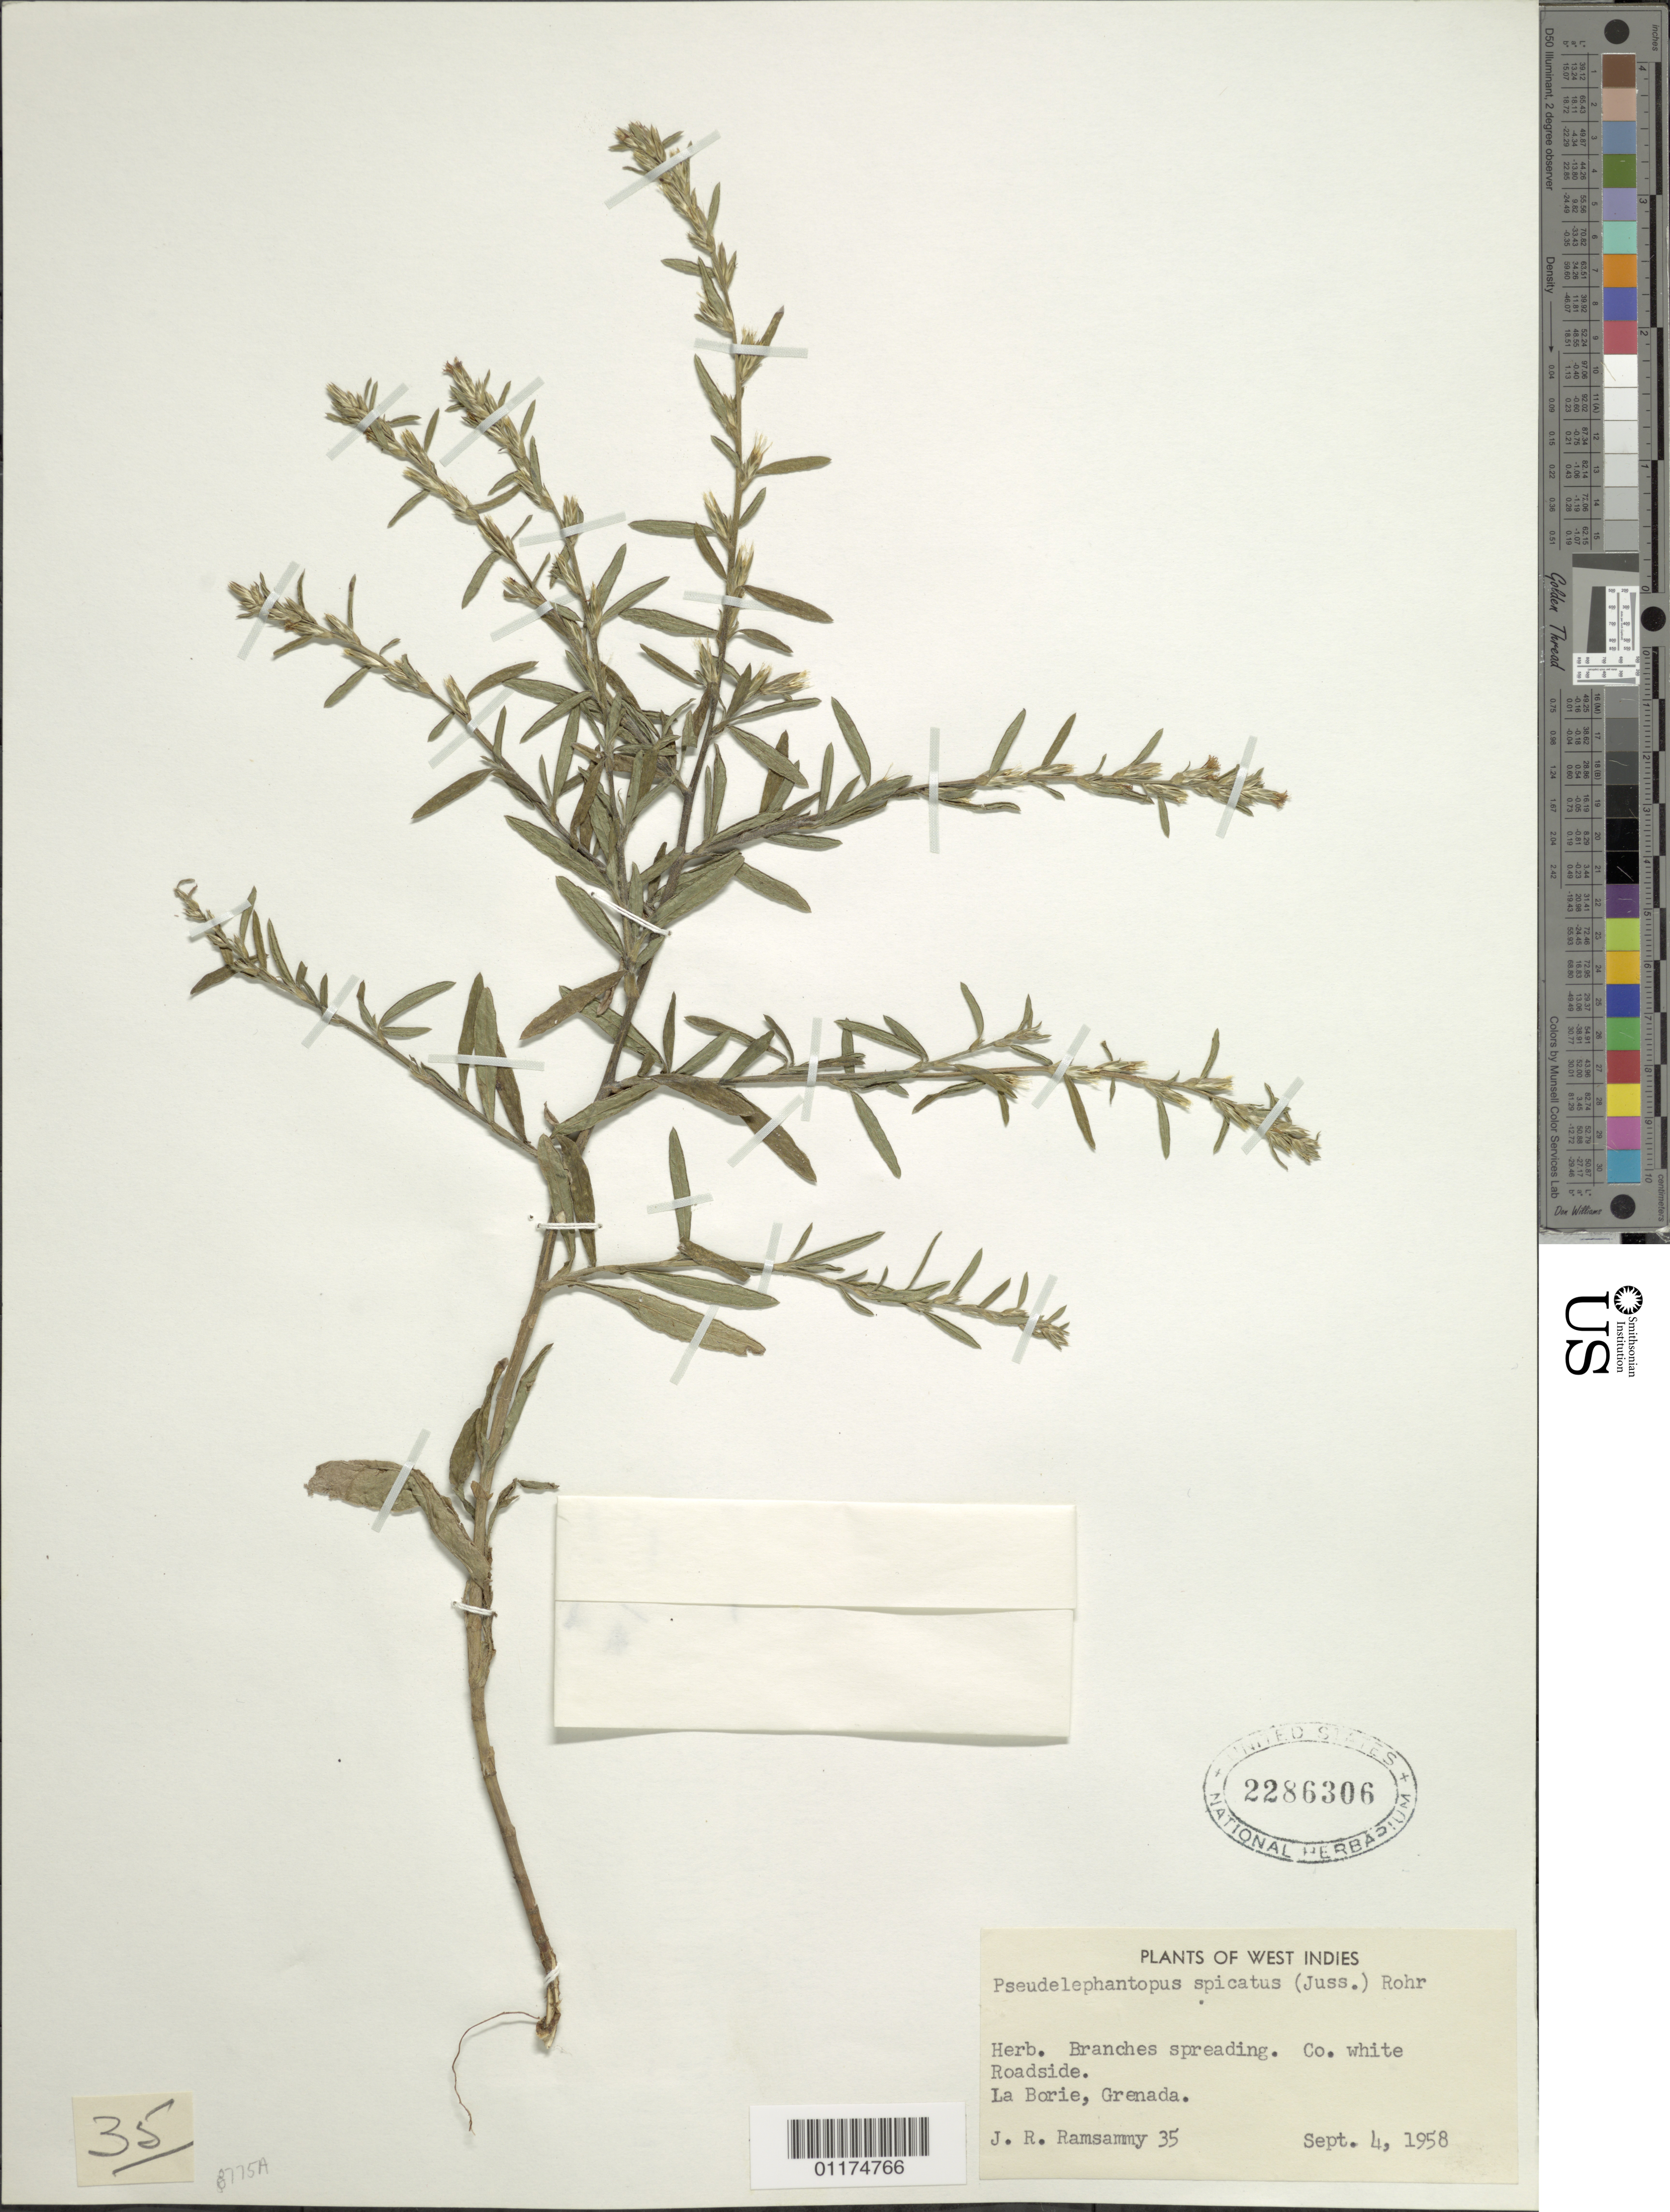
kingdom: Plantae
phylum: Tracheophyta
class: Magnoliopsida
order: Asterales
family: Asteraceae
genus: Pseudelephantopus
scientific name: Pseudelephantopus spicatus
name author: (Juss. ex Aubl.) C.F. Baker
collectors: J. Ramsammy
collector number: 35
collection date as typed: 04 Sep 1958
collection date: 1958-09-04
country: Grenada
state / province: Saint George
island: Grenada I.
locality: La Borie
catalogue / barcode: US 2286306